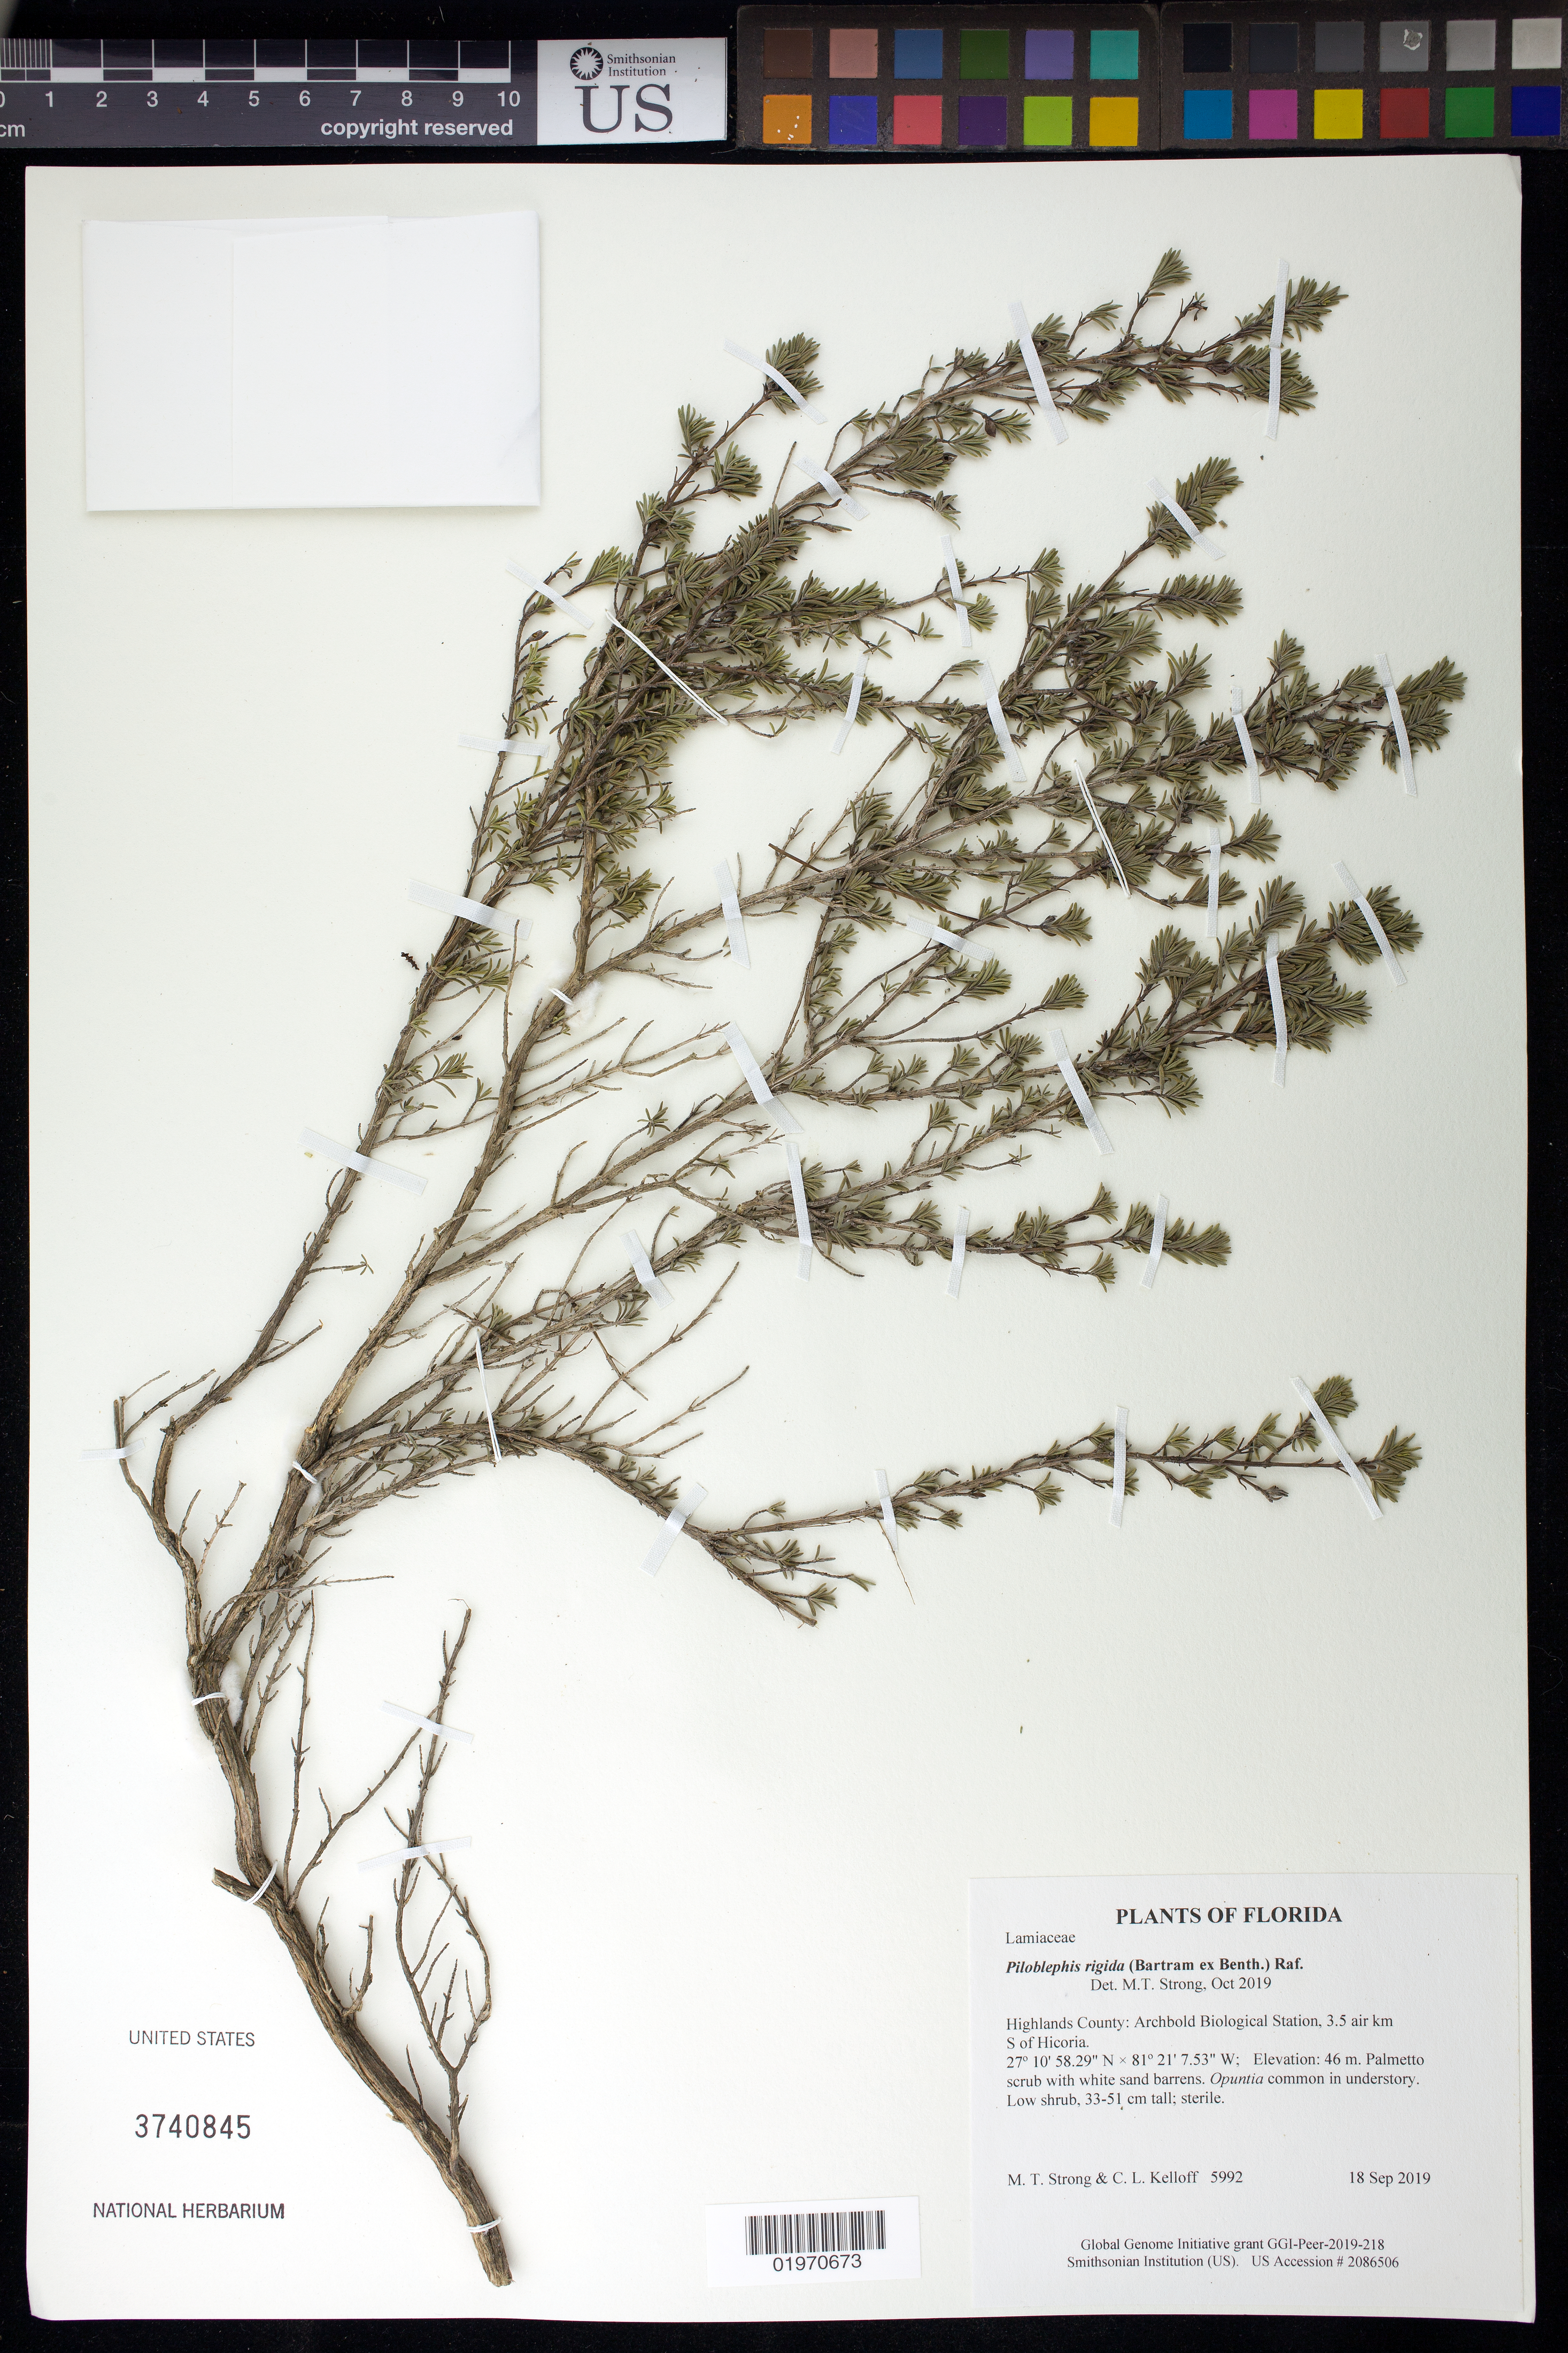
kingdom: Plantae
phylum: Tracheophyta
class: Magnoliopsida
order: Lamiales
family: Lamiaceae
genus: Piloblephis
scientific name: Piloblephis rigida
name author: (Bartram ex Benth.) Raf.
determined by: Strong, Mark T., (BOT), Smithsonian Institution - National Museum of Natural History (UNITED STATES)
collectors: M. T. Strong & C. L. Kelloff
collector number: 5992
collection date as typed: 18 Sep 2019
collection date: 2019-09-18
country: United States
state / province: Florida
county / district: Highlands County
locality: Archbold Biological Station, 3.5 air km S of Hicoria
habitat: Palmetto scrub with white sand barrens. Opuntia common in understory.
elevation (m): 46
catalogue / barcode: US 3740845